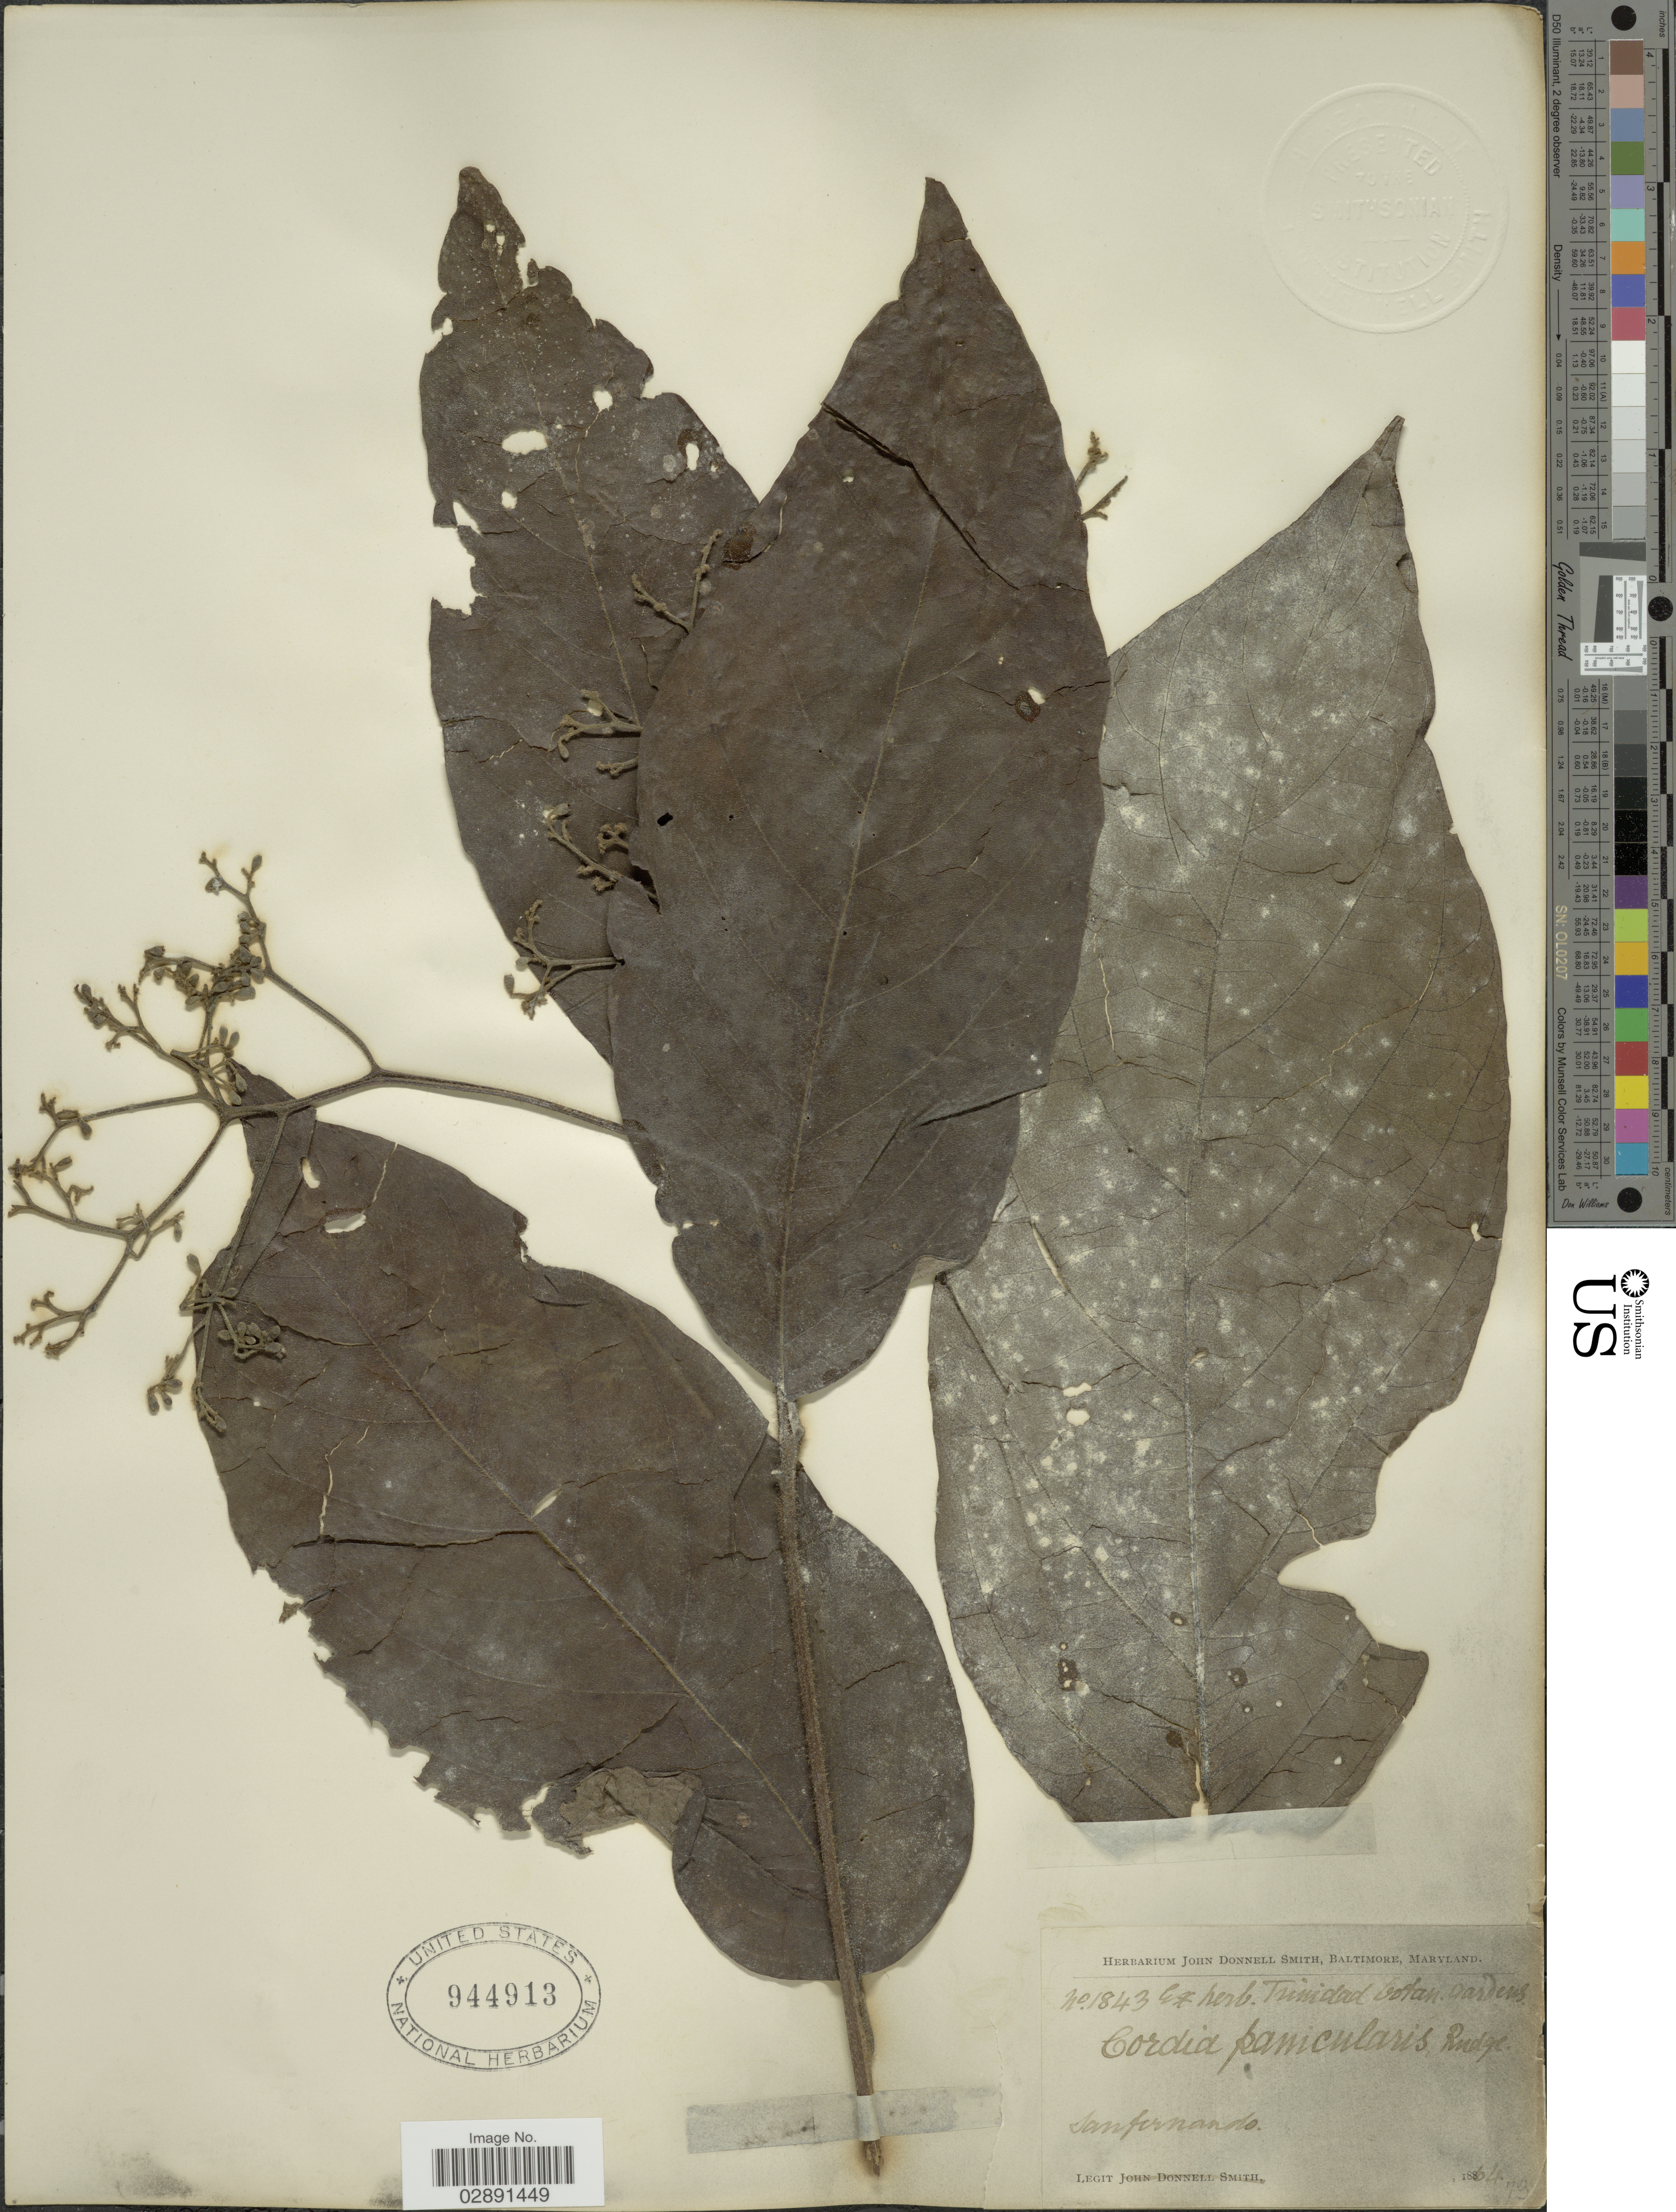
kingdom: Plantae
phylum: Tracheophyta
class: Magnoliopsida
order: Boraginales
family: Cordiaceae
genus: Cordia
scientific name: Cordia panicularis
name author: Rudge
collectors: ex herb. Bot. Gard. Trinidad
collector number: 1843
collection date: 1864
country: Trinidad and Tobago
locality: San Fernando.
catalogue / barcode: US 944913